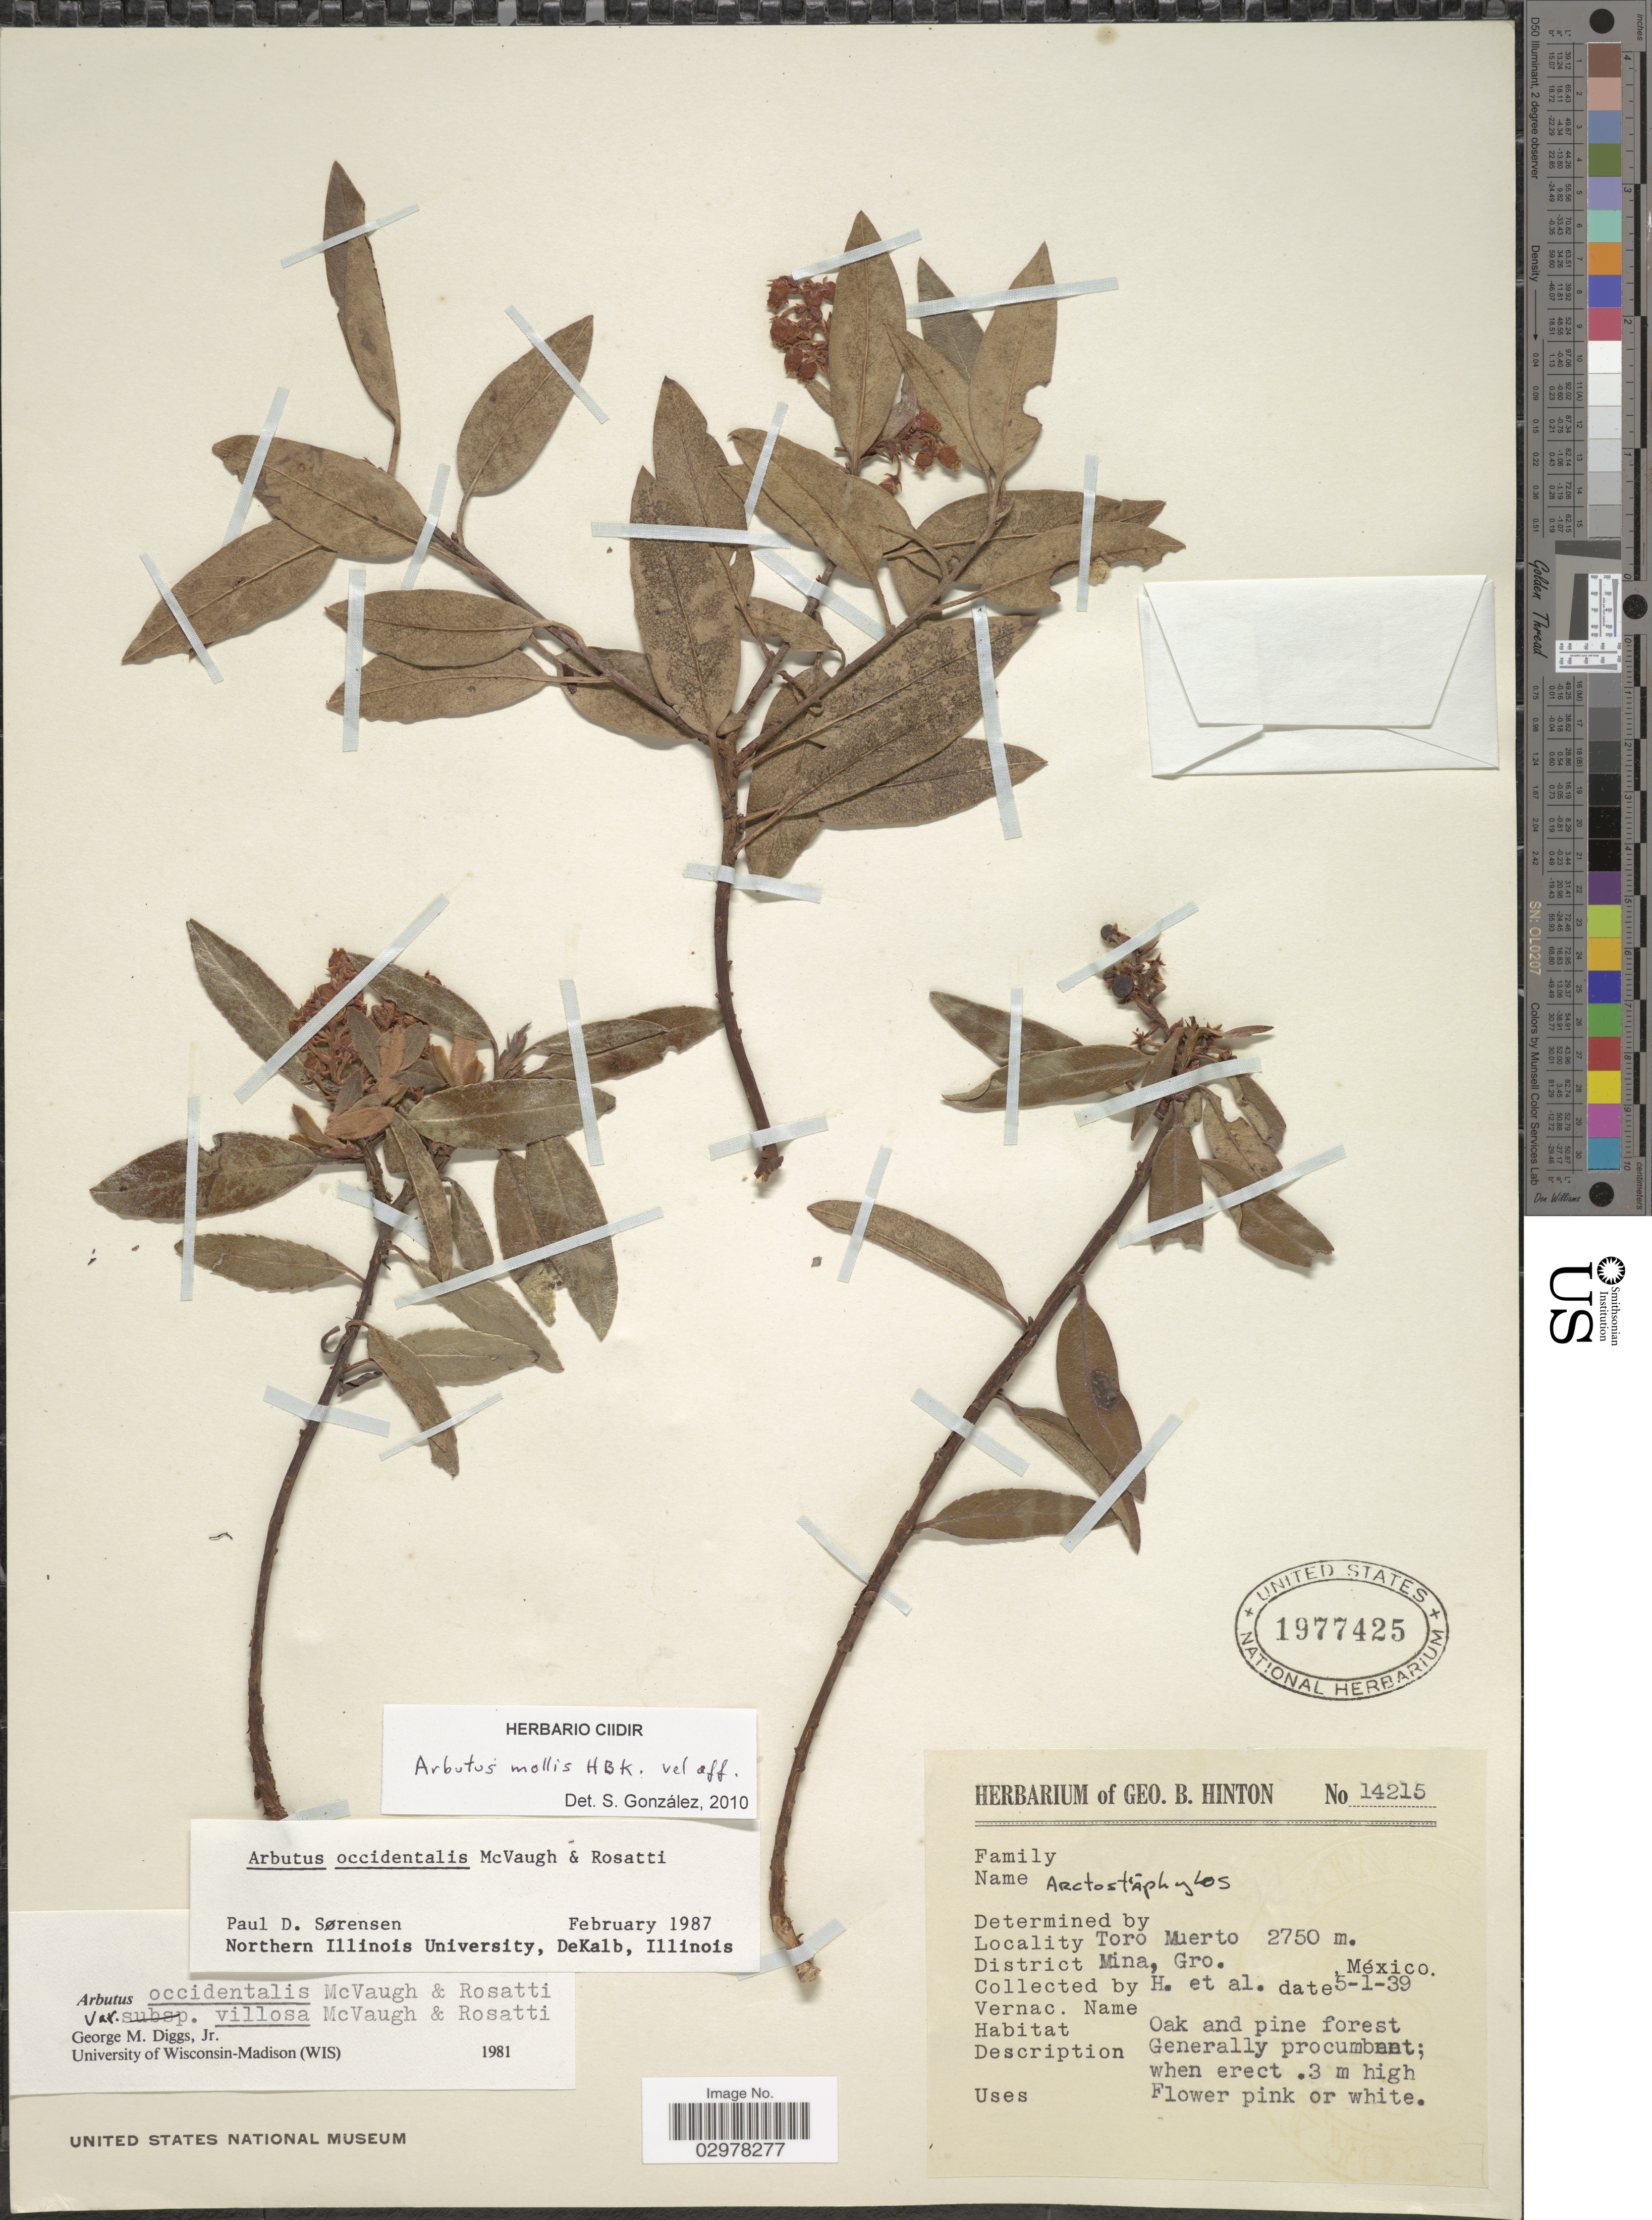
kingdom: Plantae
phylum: Tracheophyta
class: Magnoliopsida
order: Ericales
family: Ericaceae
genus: Arbutus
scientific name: Arbutus mollis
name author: Kunth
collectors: G. B. Hinton & et al.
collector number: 14215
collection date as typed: Transcribed d/m/y: 5/1/39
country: Mexico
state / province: Guerrero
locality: Toro Muerto, District Mina.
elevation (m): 2750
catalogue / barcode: US 1977425